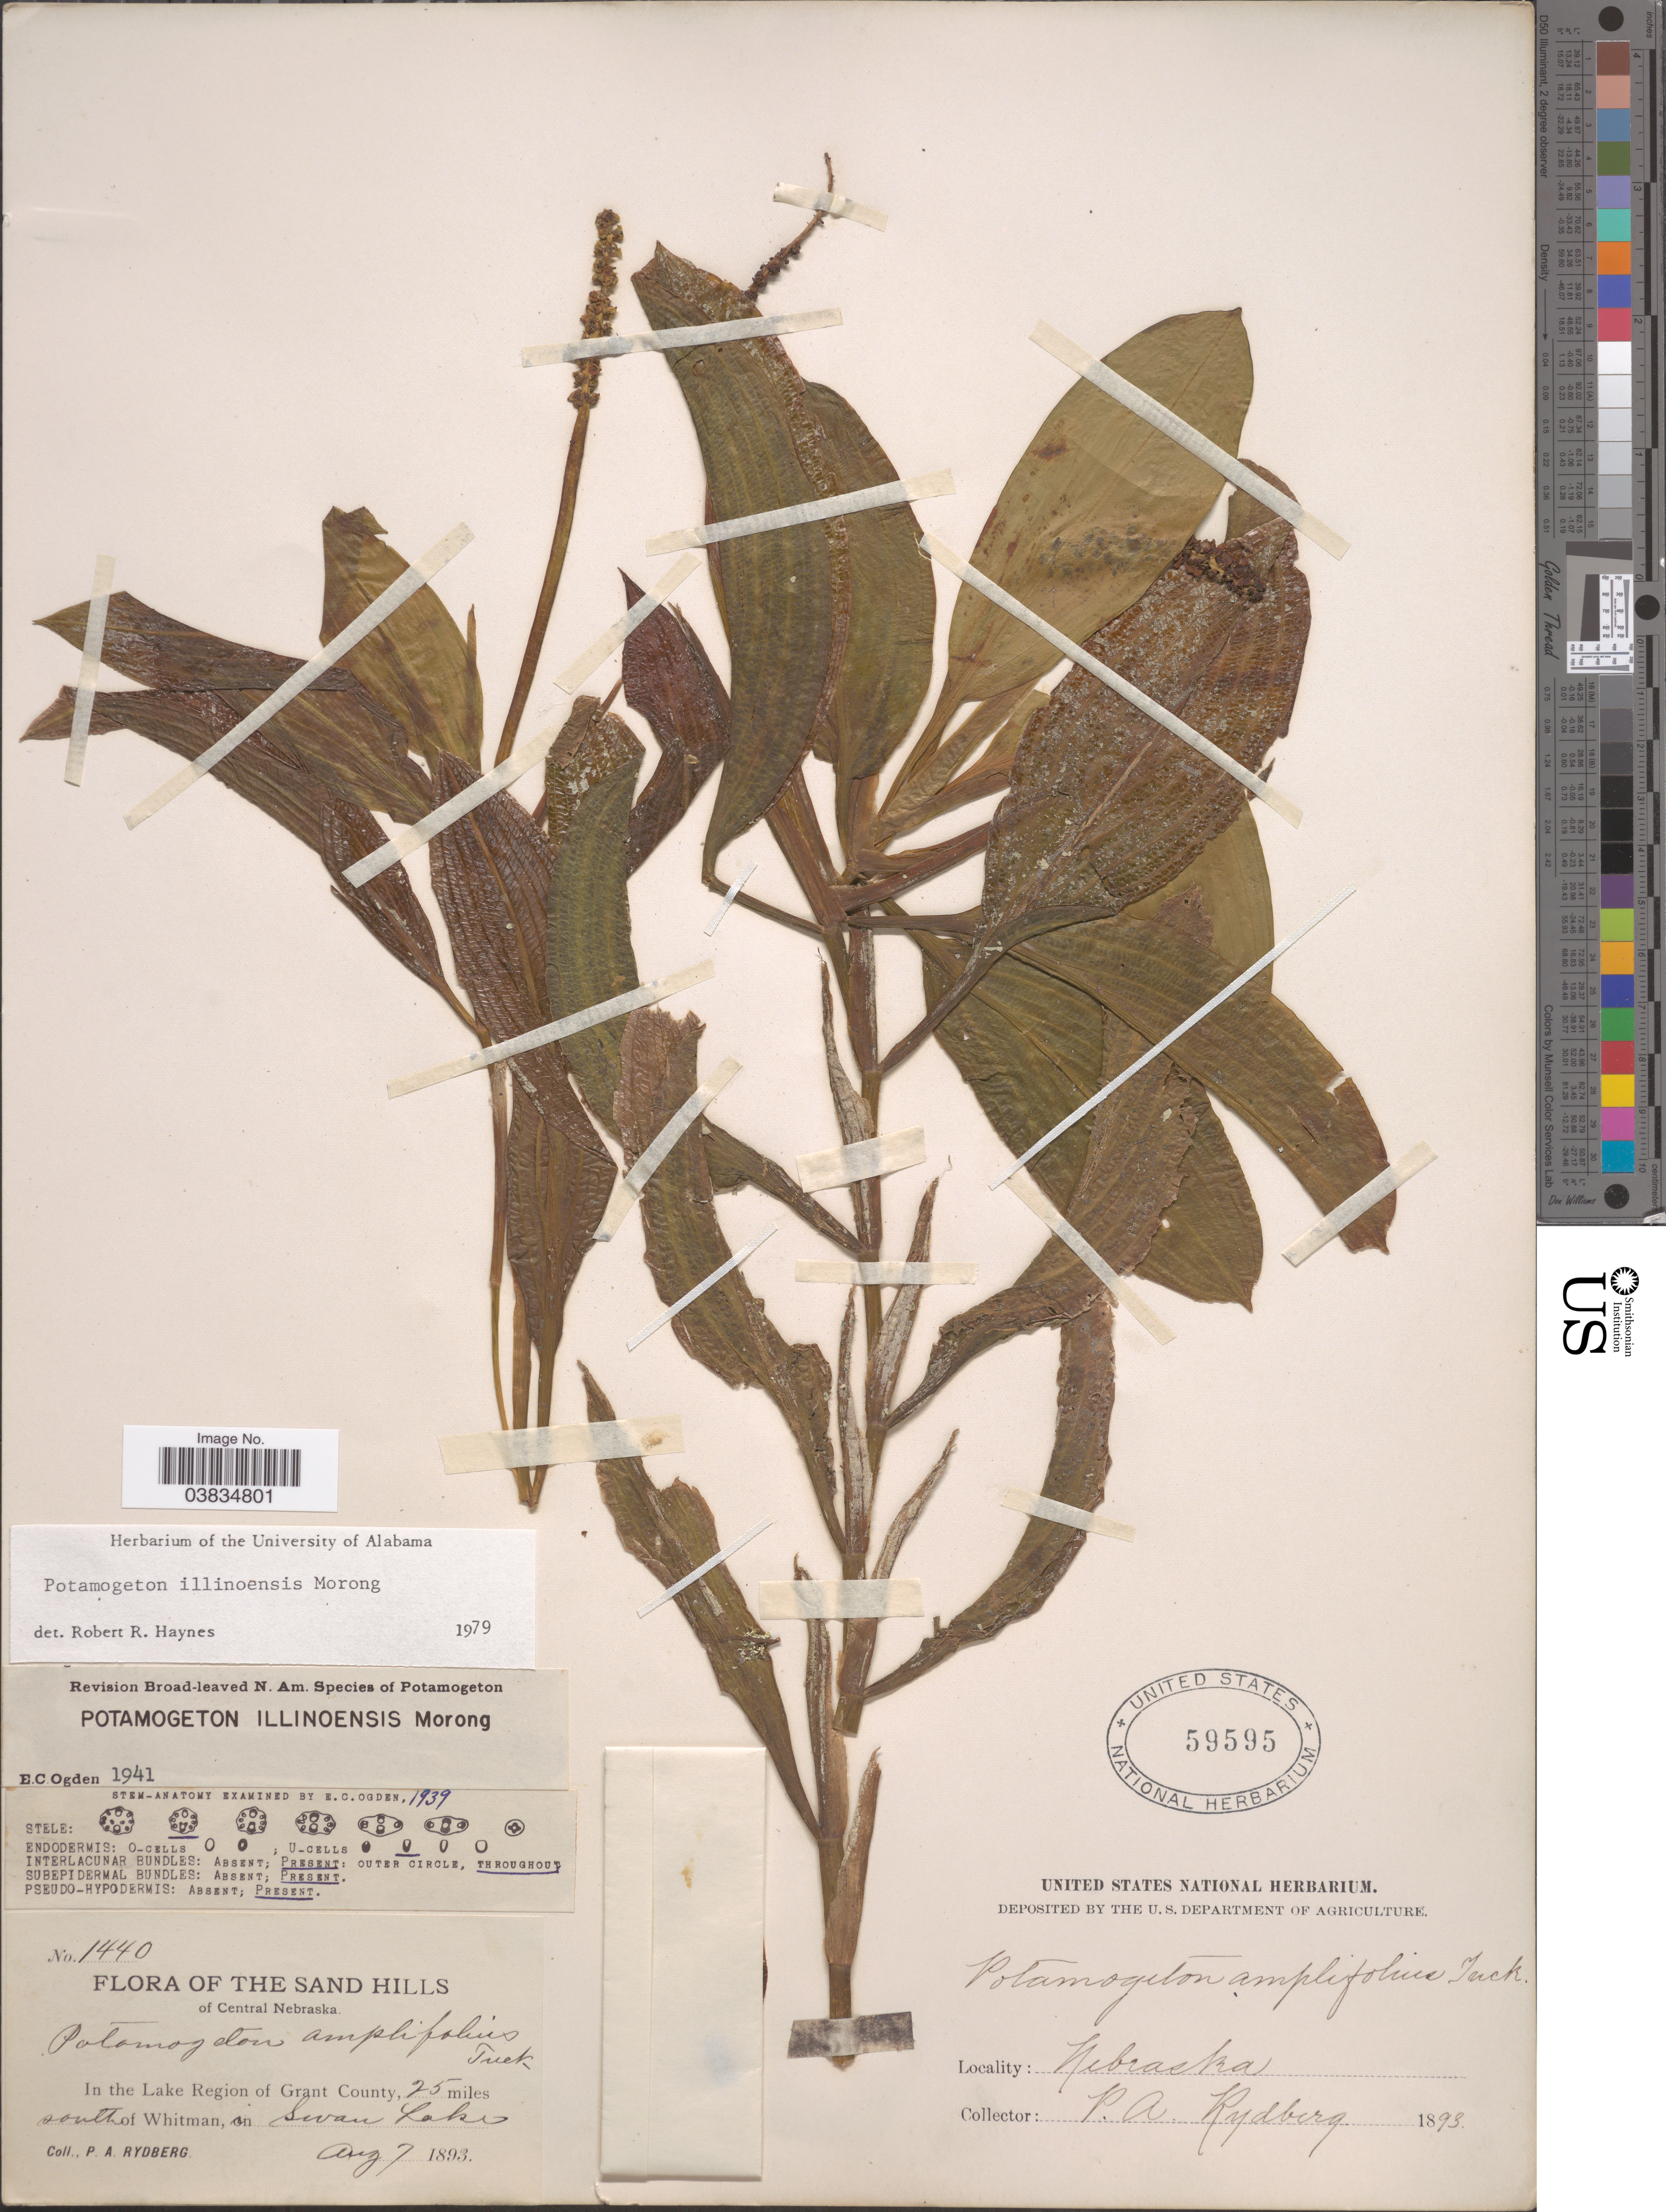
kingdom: Plantae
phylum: Tracheophyta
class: Liliopsida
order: Alismatales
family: Potamogetonaceae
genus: Potamogeton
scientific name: Potamogeton illinoensis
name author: Morong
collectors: P. A. Rydberg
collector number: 1440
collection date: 1893-08-07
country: United States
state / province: Nebraska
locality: Sand Hills of Central Nebraska. In the Lake Region of Grant County, 25 miles south of Whitman, in Swan Lake.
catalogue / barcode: US 59595